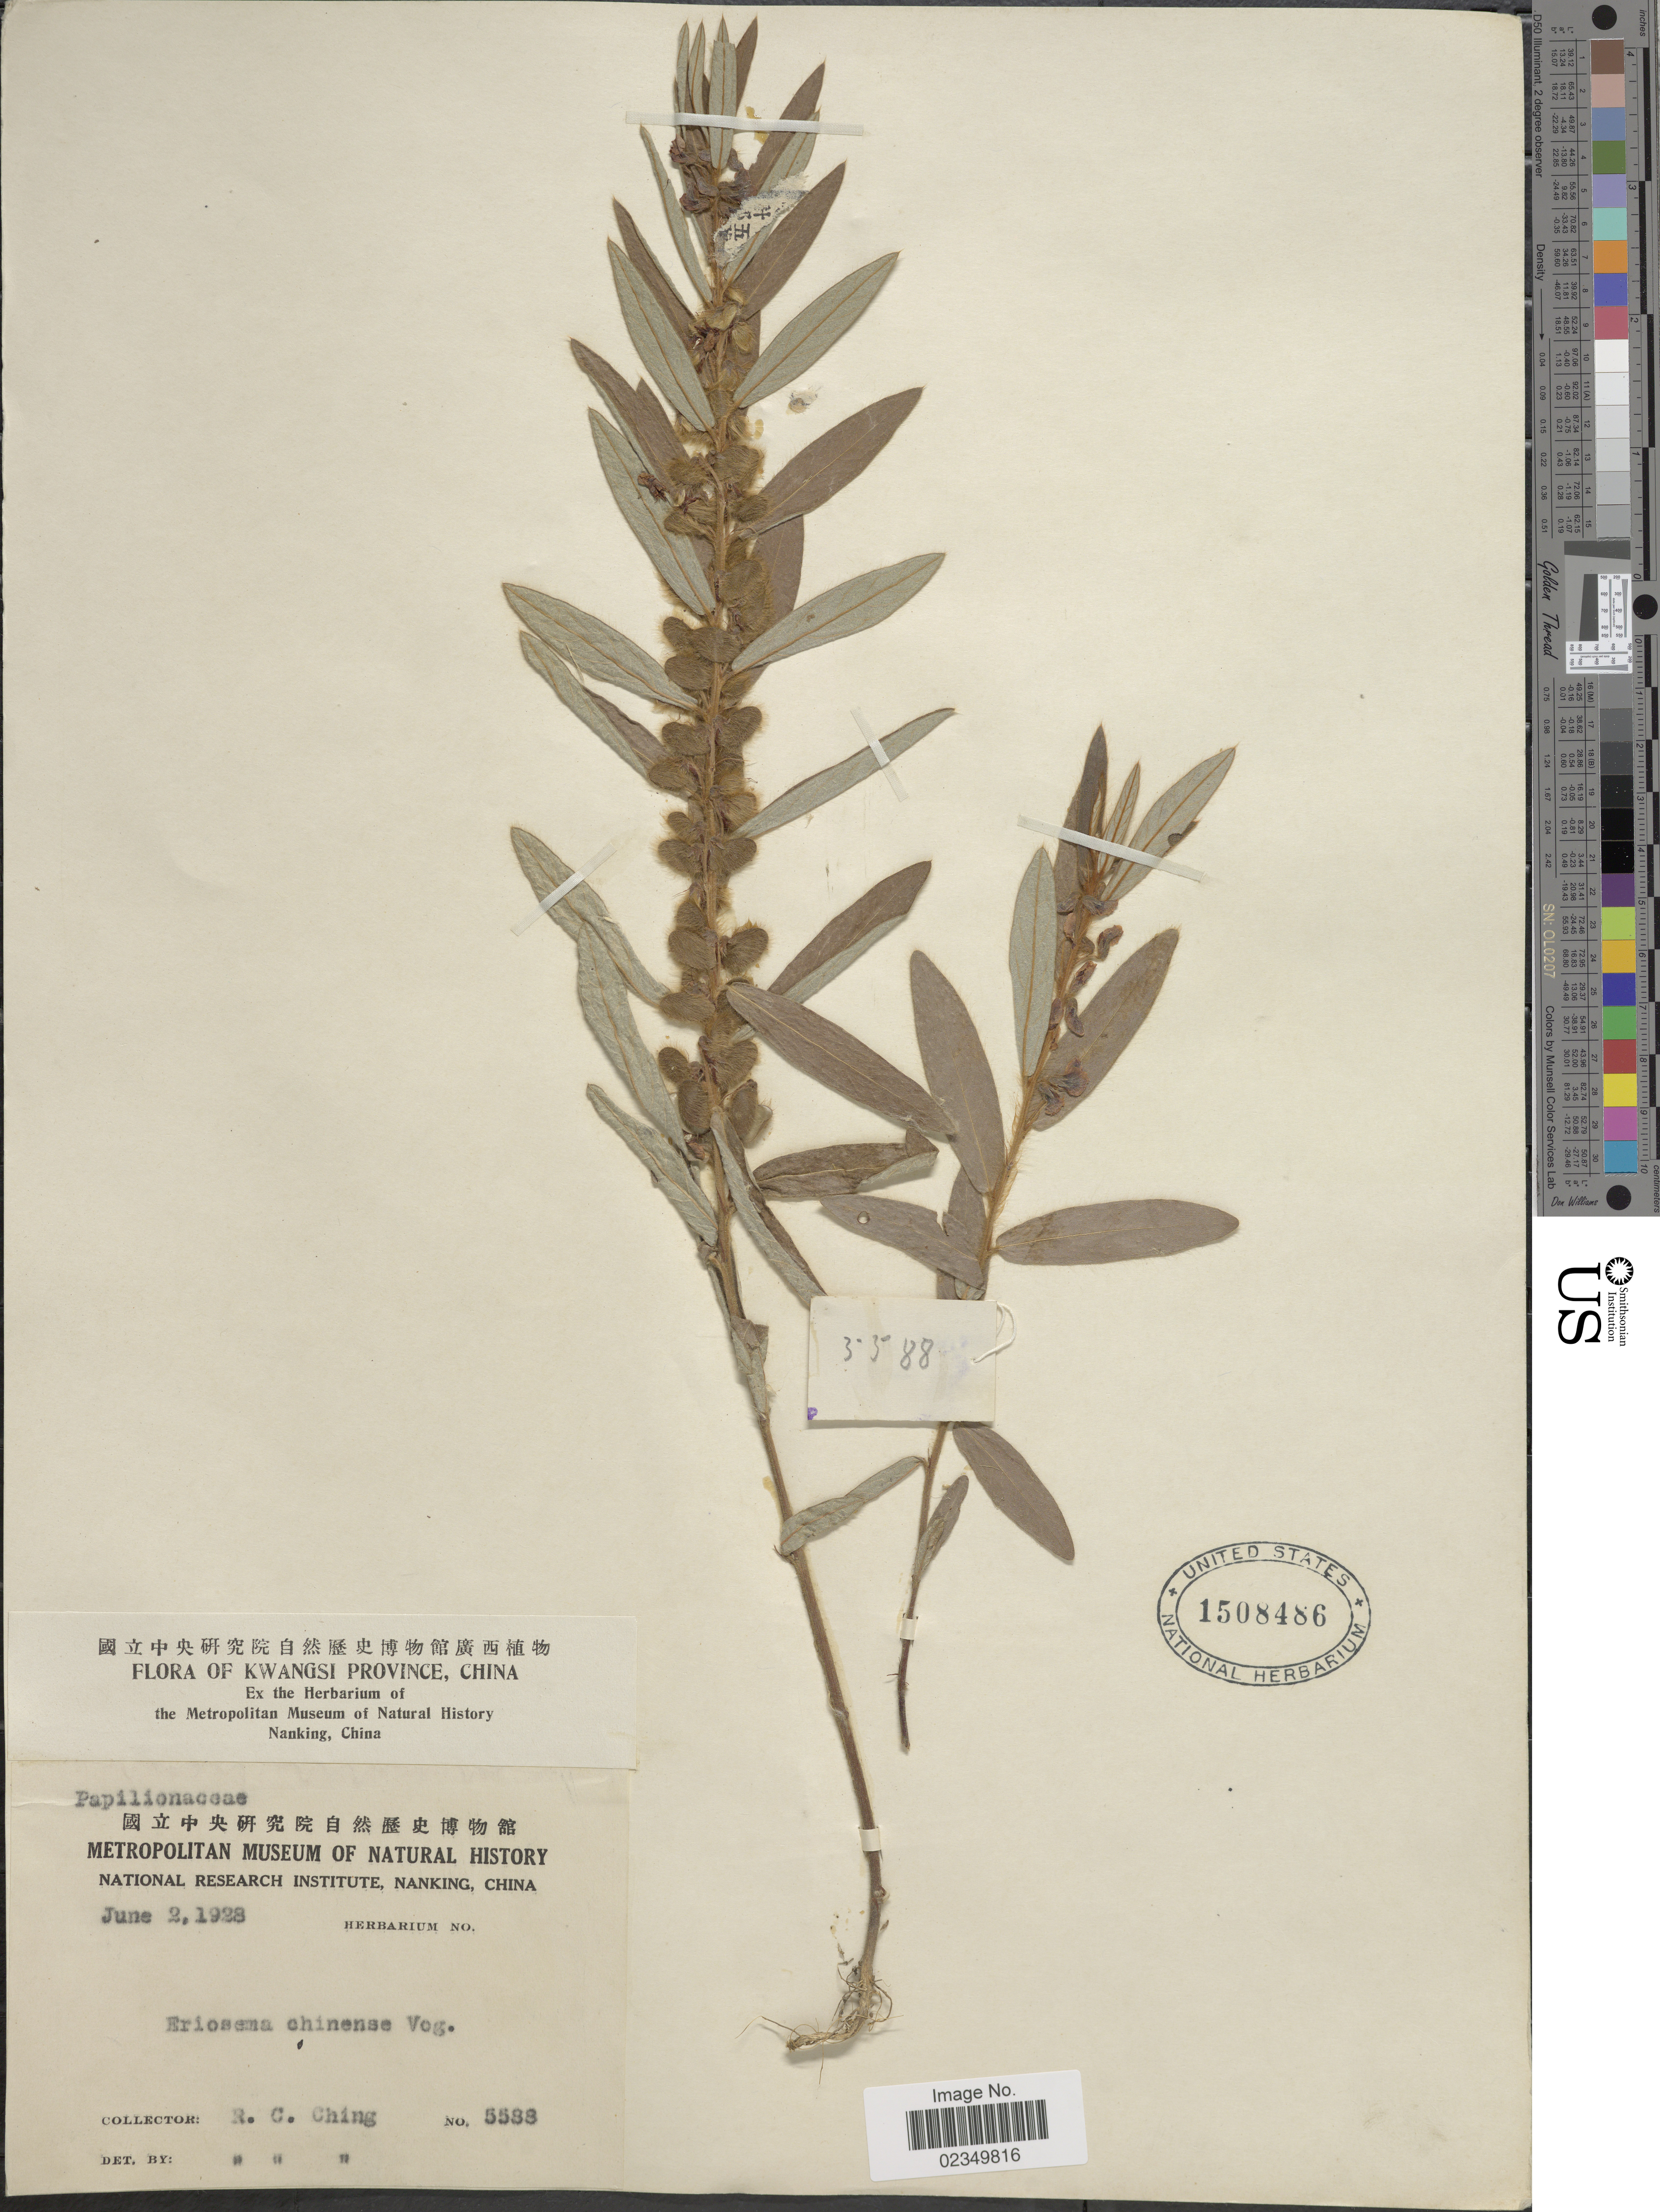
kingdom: Plantae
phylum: Tracheophyta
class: Magnoliopsida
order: Fabales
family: Fabaceae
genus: Eriosema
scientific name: Eriosema chinense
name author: Vogel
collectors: R. C. Ching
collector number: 5588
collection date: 1928-06-02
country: China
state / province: Guangxi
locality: Kwangsi Province,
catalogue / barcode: US 1508486